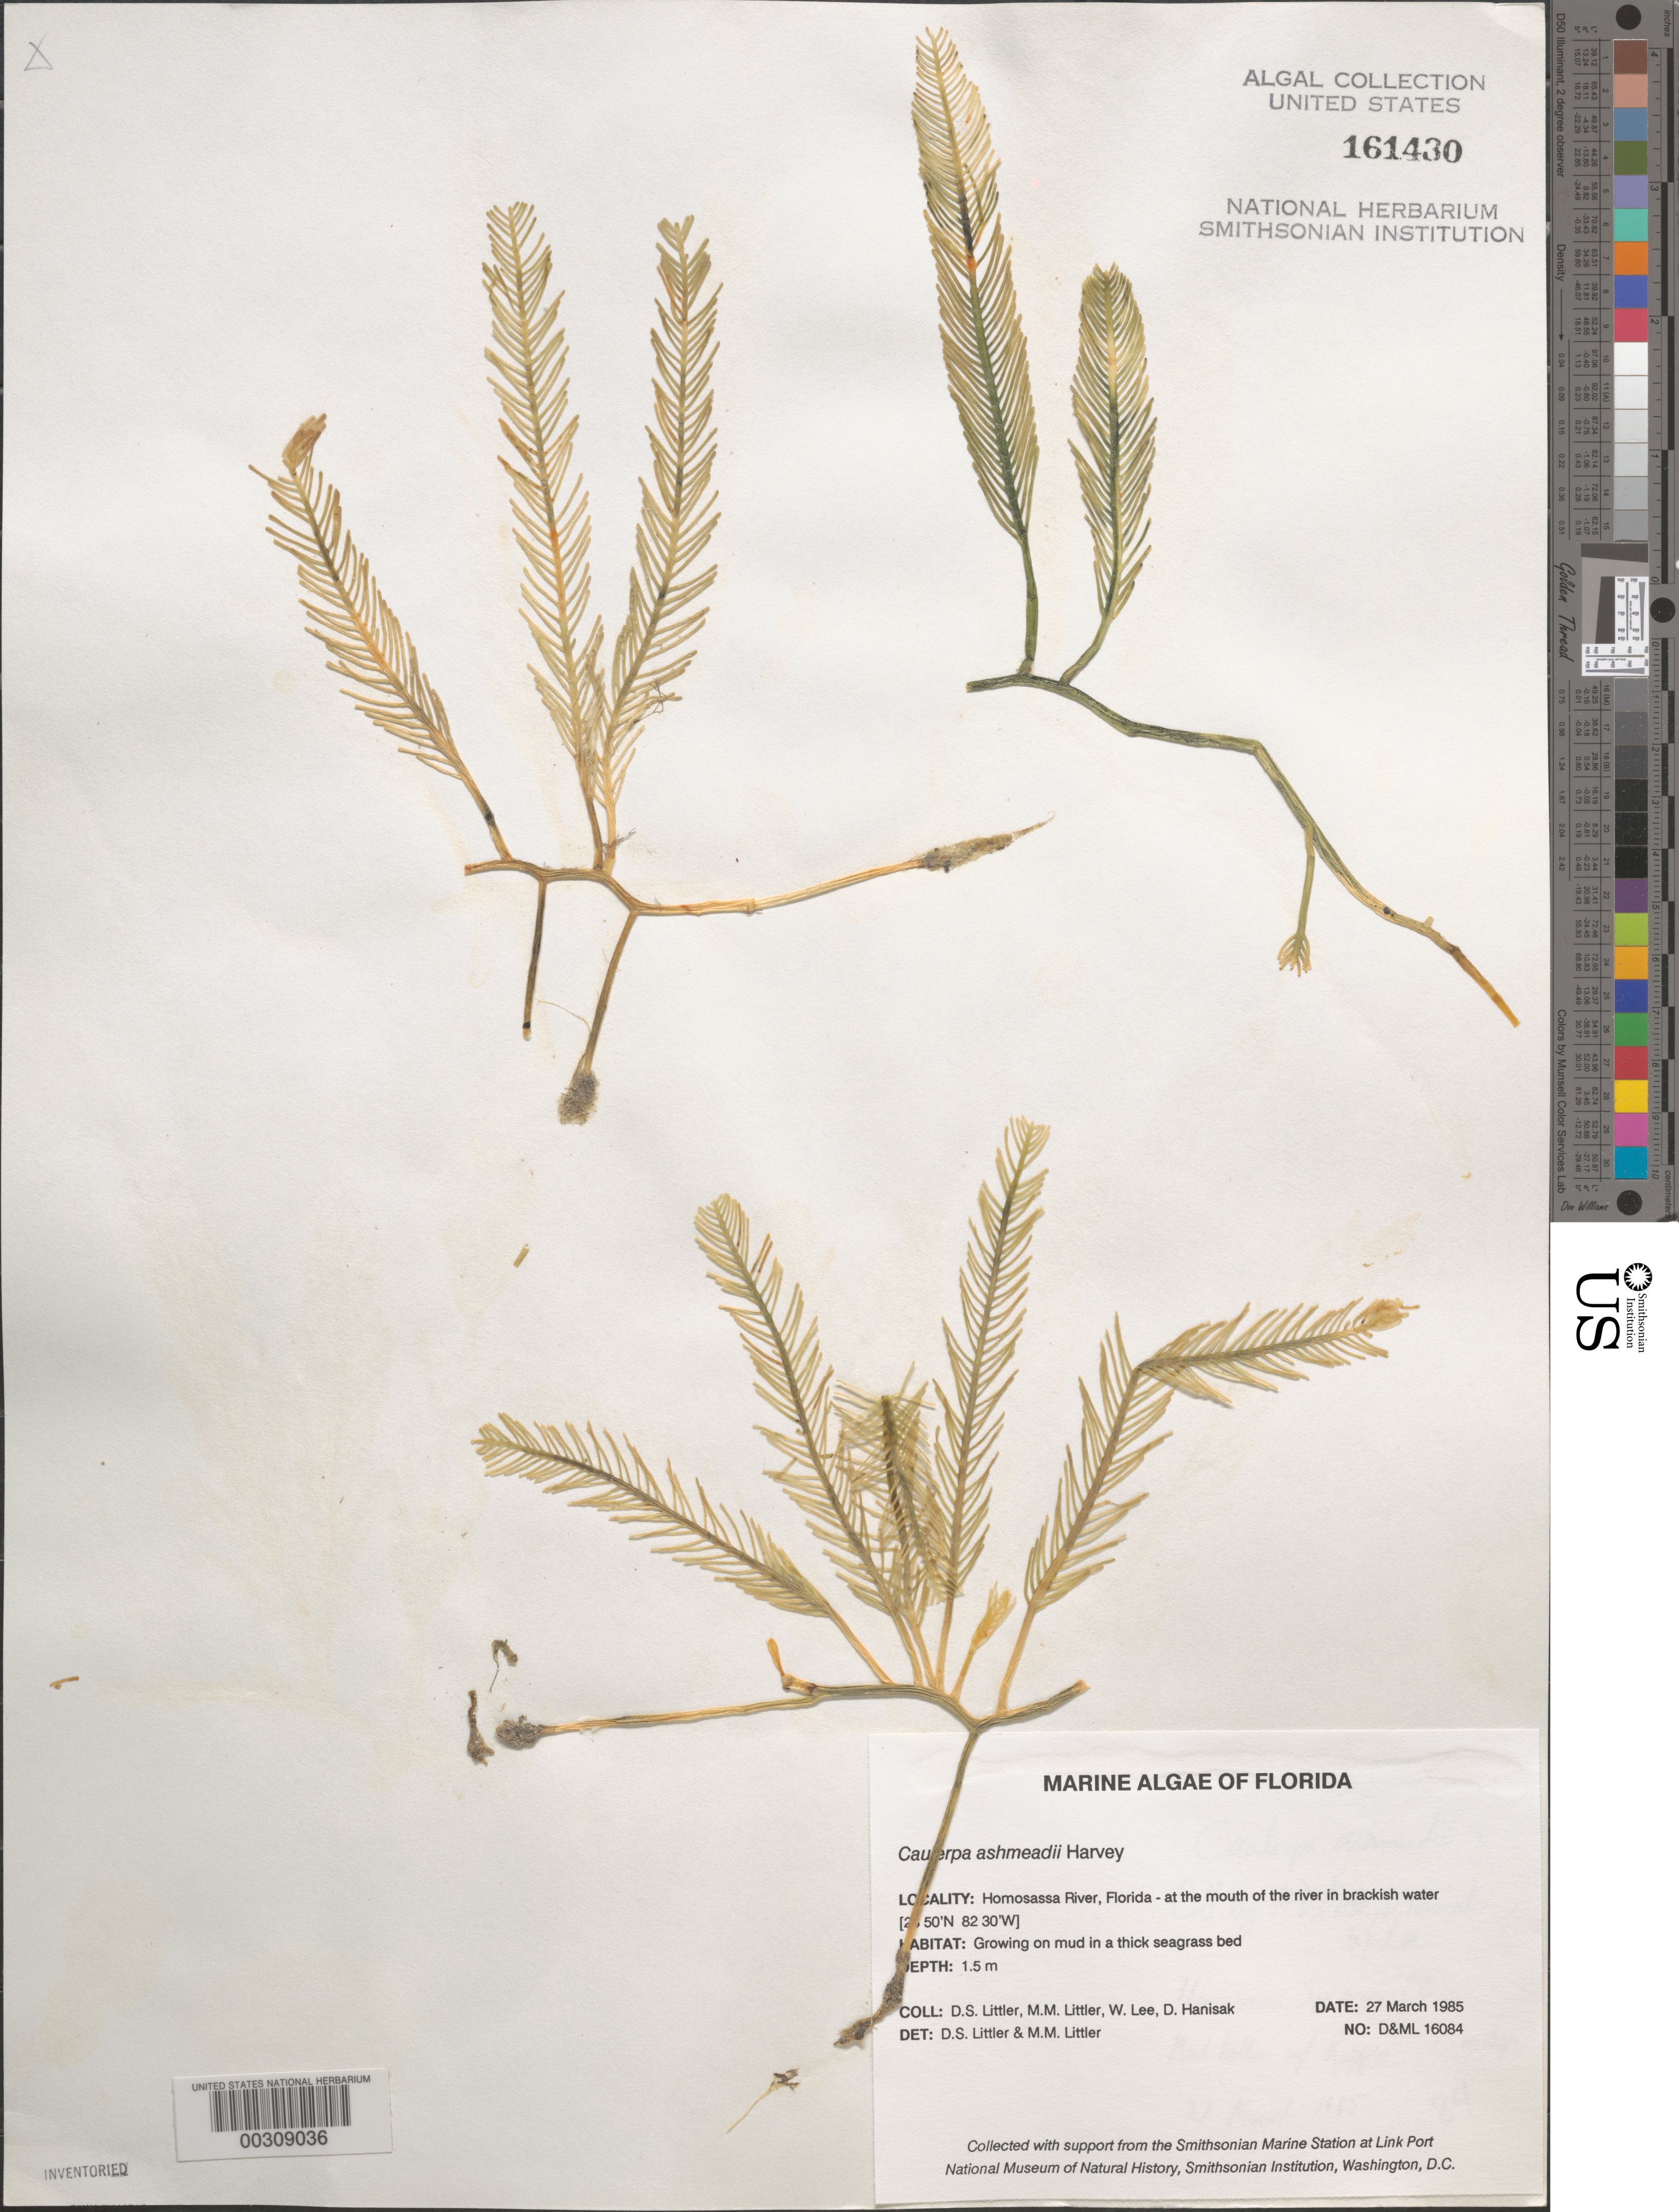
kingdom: Plantae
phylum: Chlorophyta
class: Ulvophyceae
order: Bryopsidales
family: Caulerpaceae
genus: Caulerpa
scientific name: Caulerpa ashmeadii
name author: Harv.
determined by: Littler, D. S.; Littler, M. M.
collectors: D. S. Littler, M. M. Littler, W. Lee & M. Hanisak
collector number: D&ML 16084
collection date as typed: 27 Mar 1985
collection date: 1985-03-27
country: United States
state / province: Florida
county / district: Citrus County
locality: Homosassa River mouth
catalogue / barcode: US 161430